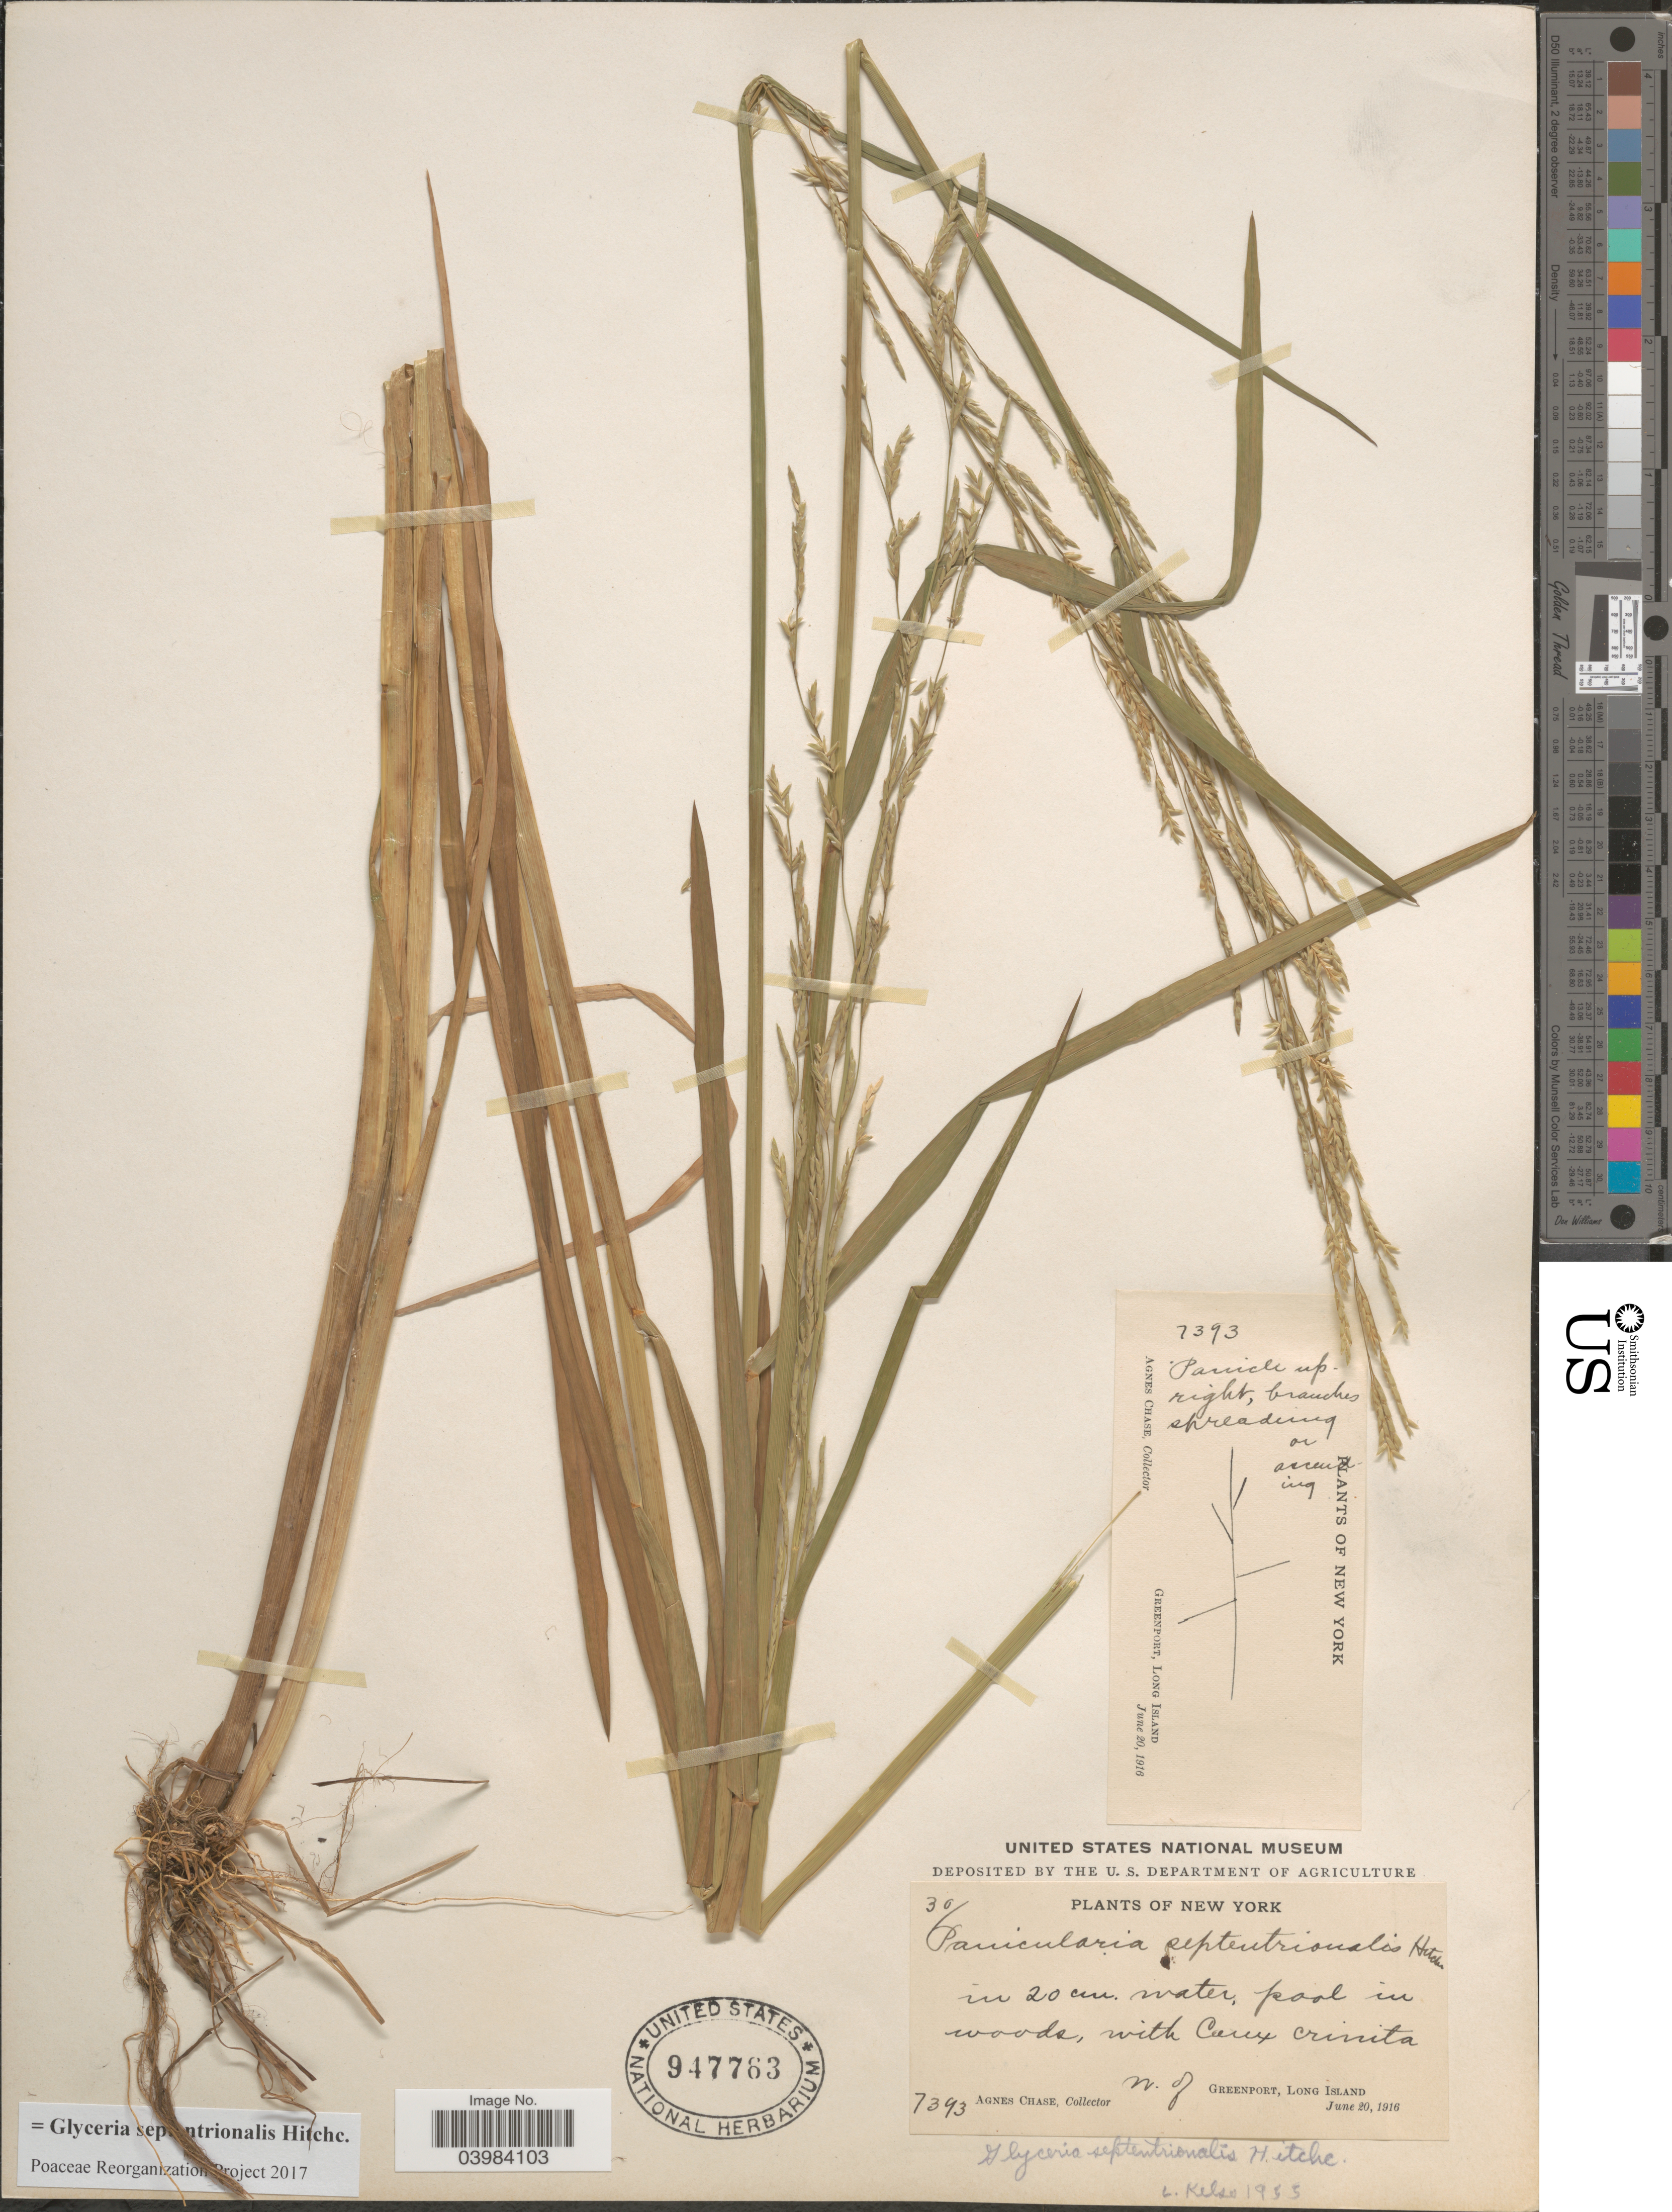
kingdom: Plantae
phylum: Tracheophyta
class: Liliopsida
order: Poales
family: Poaceae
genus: Glyceria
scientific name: Glyceria septentrionalis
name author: Hitchc.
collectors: A. Chase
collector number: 7393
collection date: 1916-06-20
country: United States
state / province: New York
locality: W. of Greenport, Long Island.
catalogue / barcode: US 947763